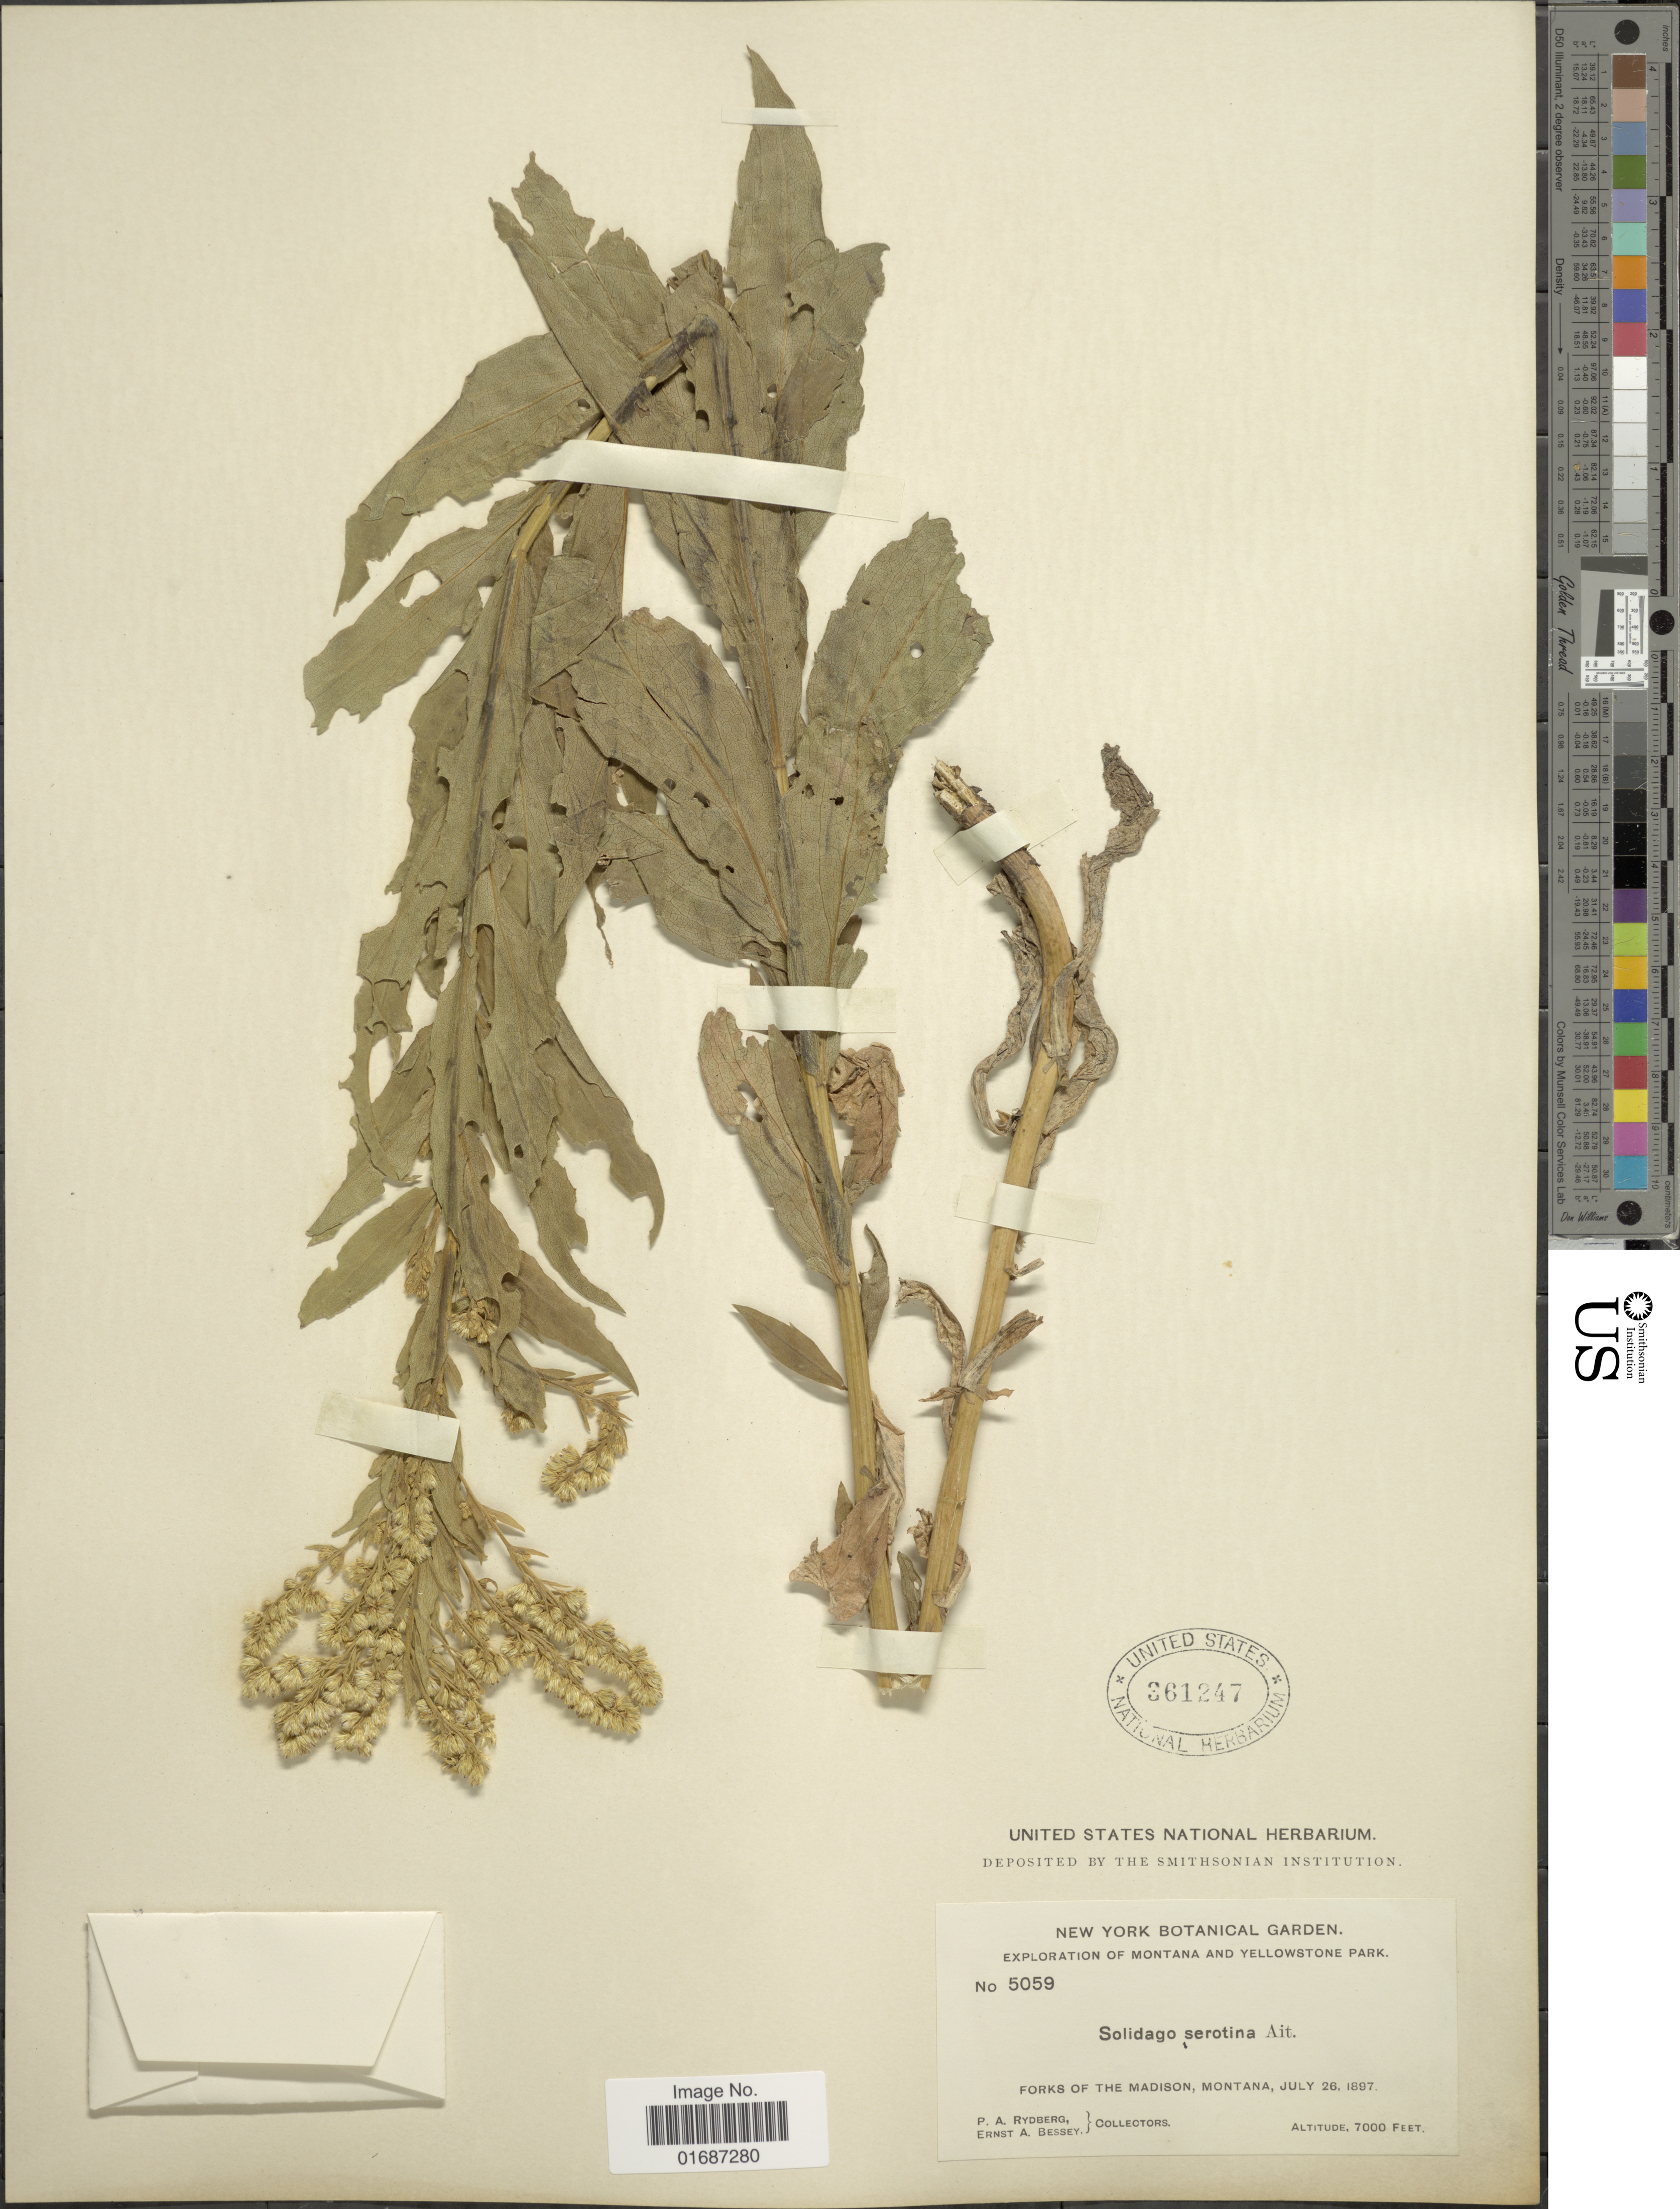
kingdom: Plantae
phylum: Tracheophyta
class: Magnoliopsida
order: Asterales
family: Asteraceae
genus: Solidago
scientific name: Solidago gigantea var. leiophylla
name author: Fernald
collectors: P. A. Rydberg & E. A. Bessey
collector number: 5059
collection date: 1897-07-26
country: United States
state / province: Montana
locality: Yellowstone Park, Forks of the Madison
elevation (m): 2134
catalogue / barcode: US 361247